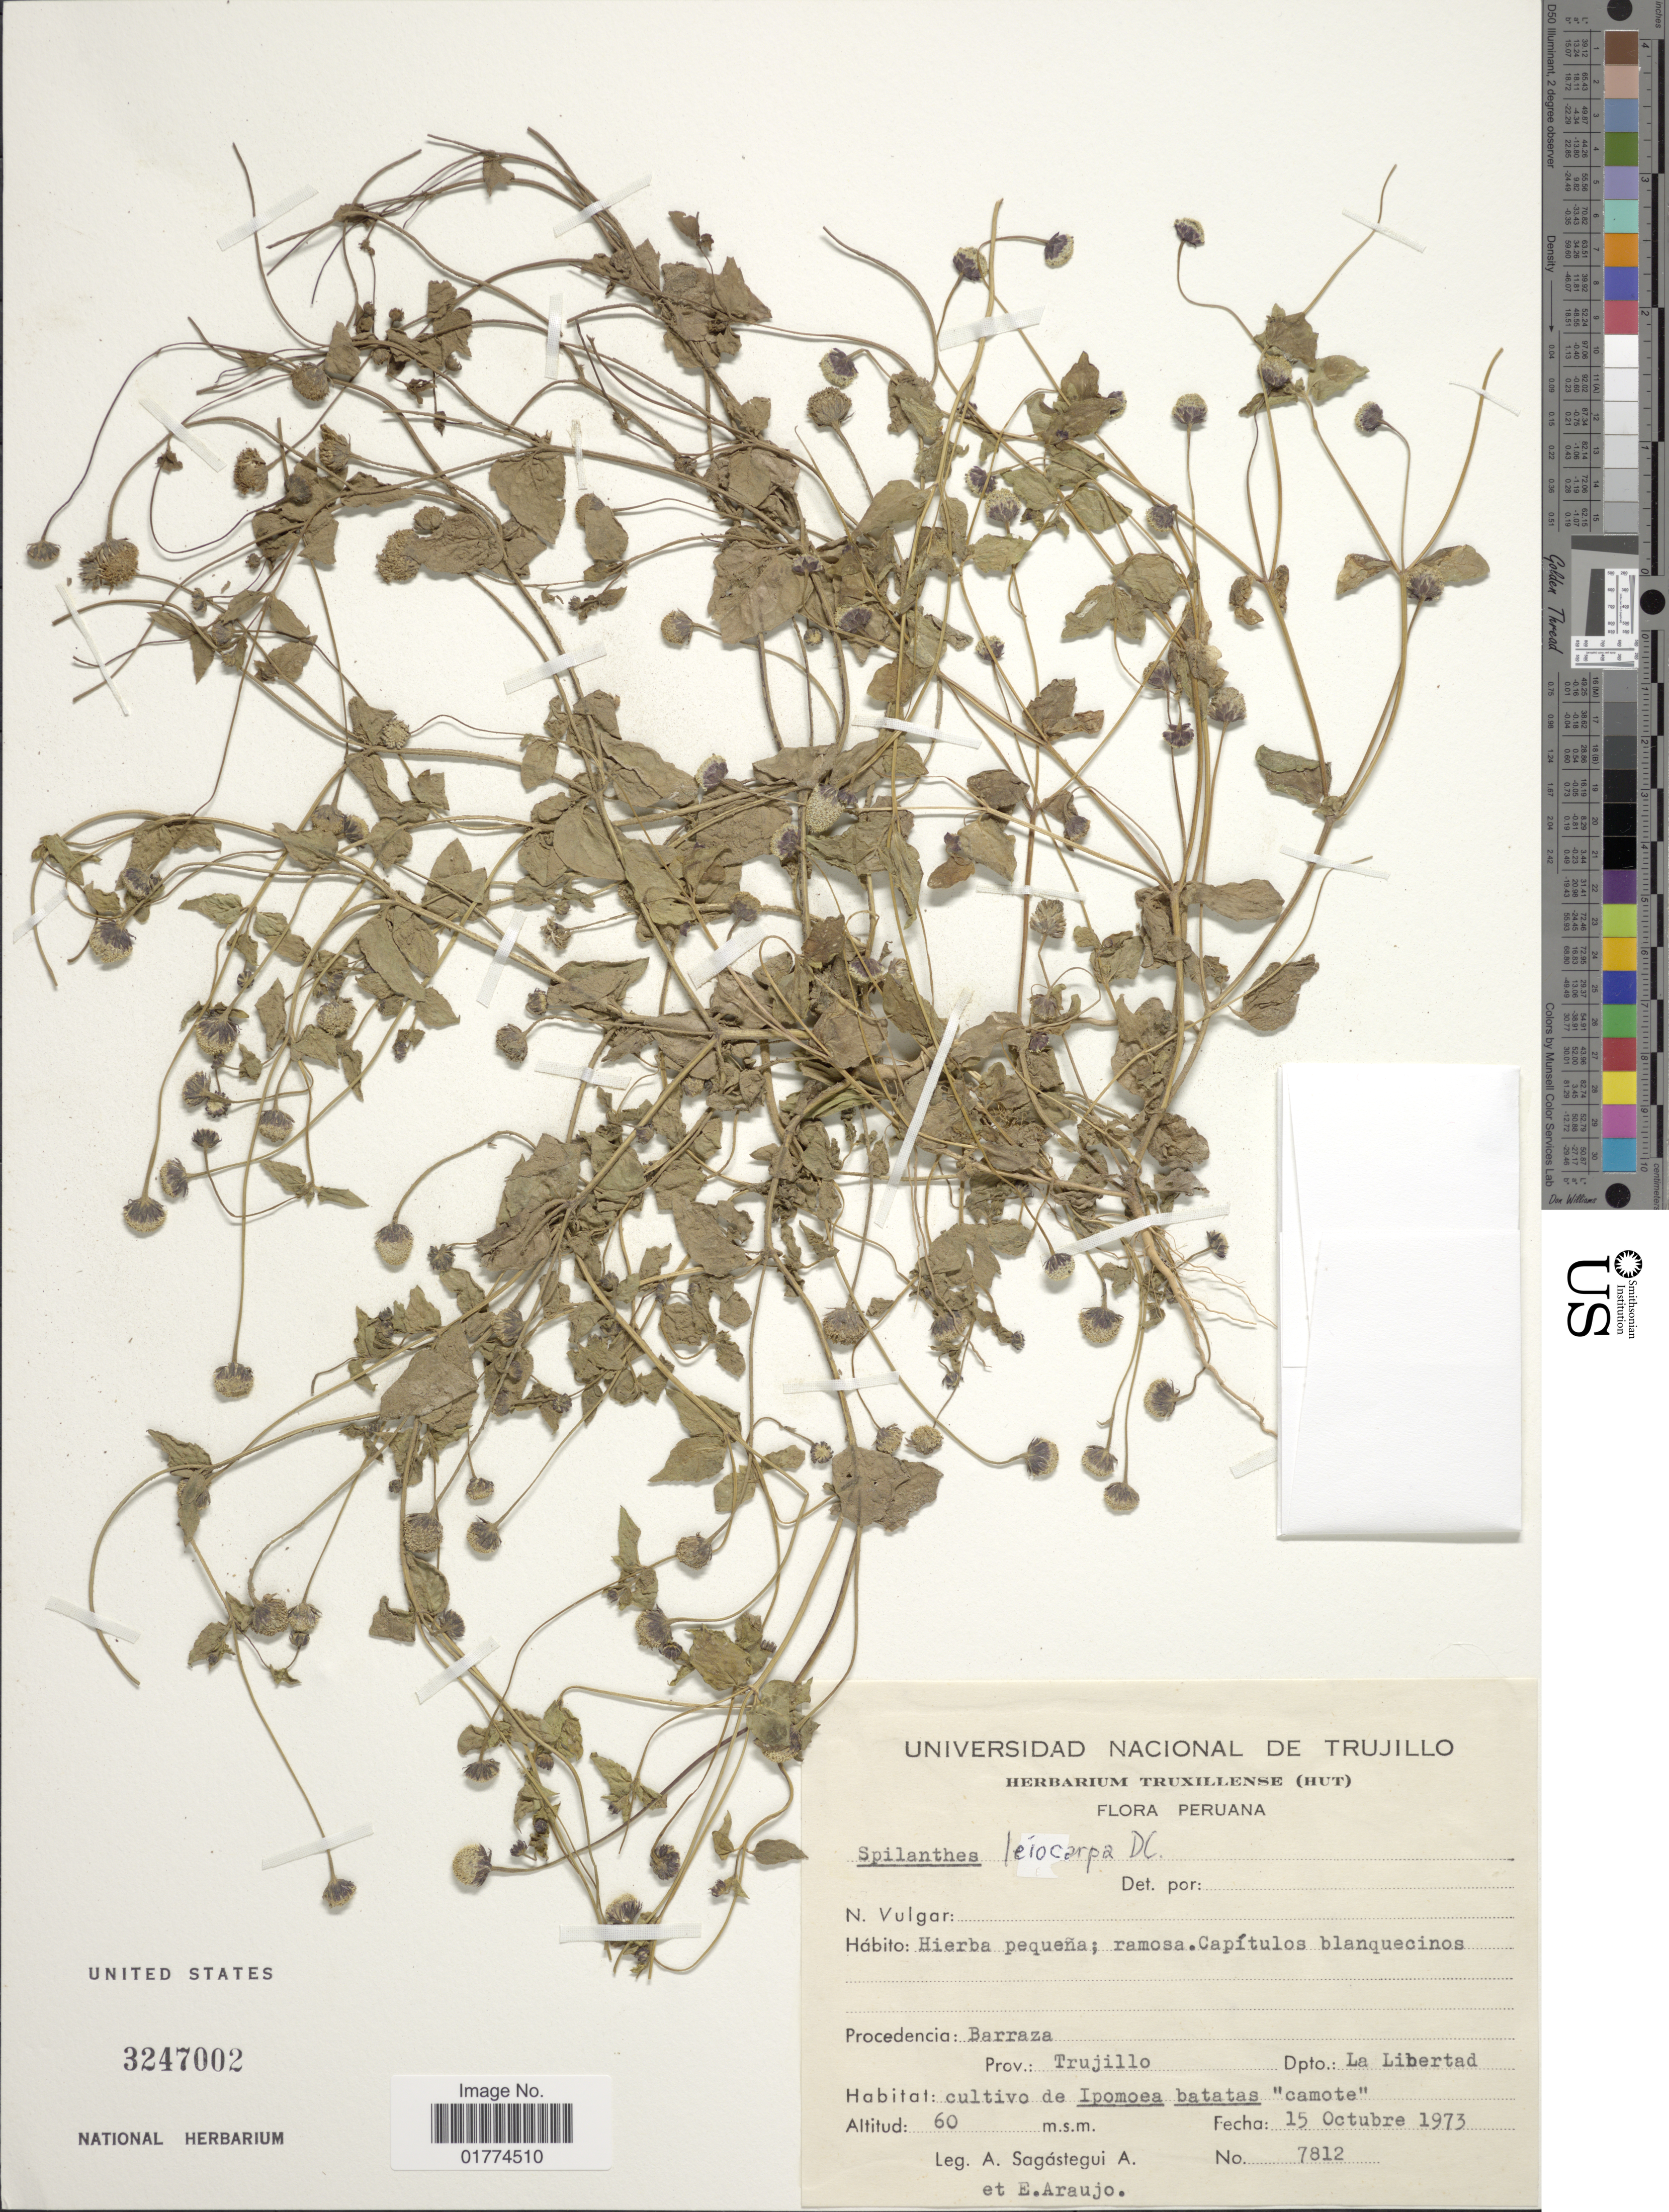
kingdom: Plantae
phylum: Tracheophyta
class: Magnoliopsida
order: Asterales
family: Asteraceae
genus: Spilanthes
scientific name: Spilanthes leiocarpa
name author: DC.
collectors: A. Sagástegui A. & E. Araujo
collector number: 7812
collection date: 1973-10-15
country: Peru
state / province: La Libertad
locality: Procedencia: Barraza. Prov.: Trujillo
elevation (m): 60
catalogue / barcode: US 3247002